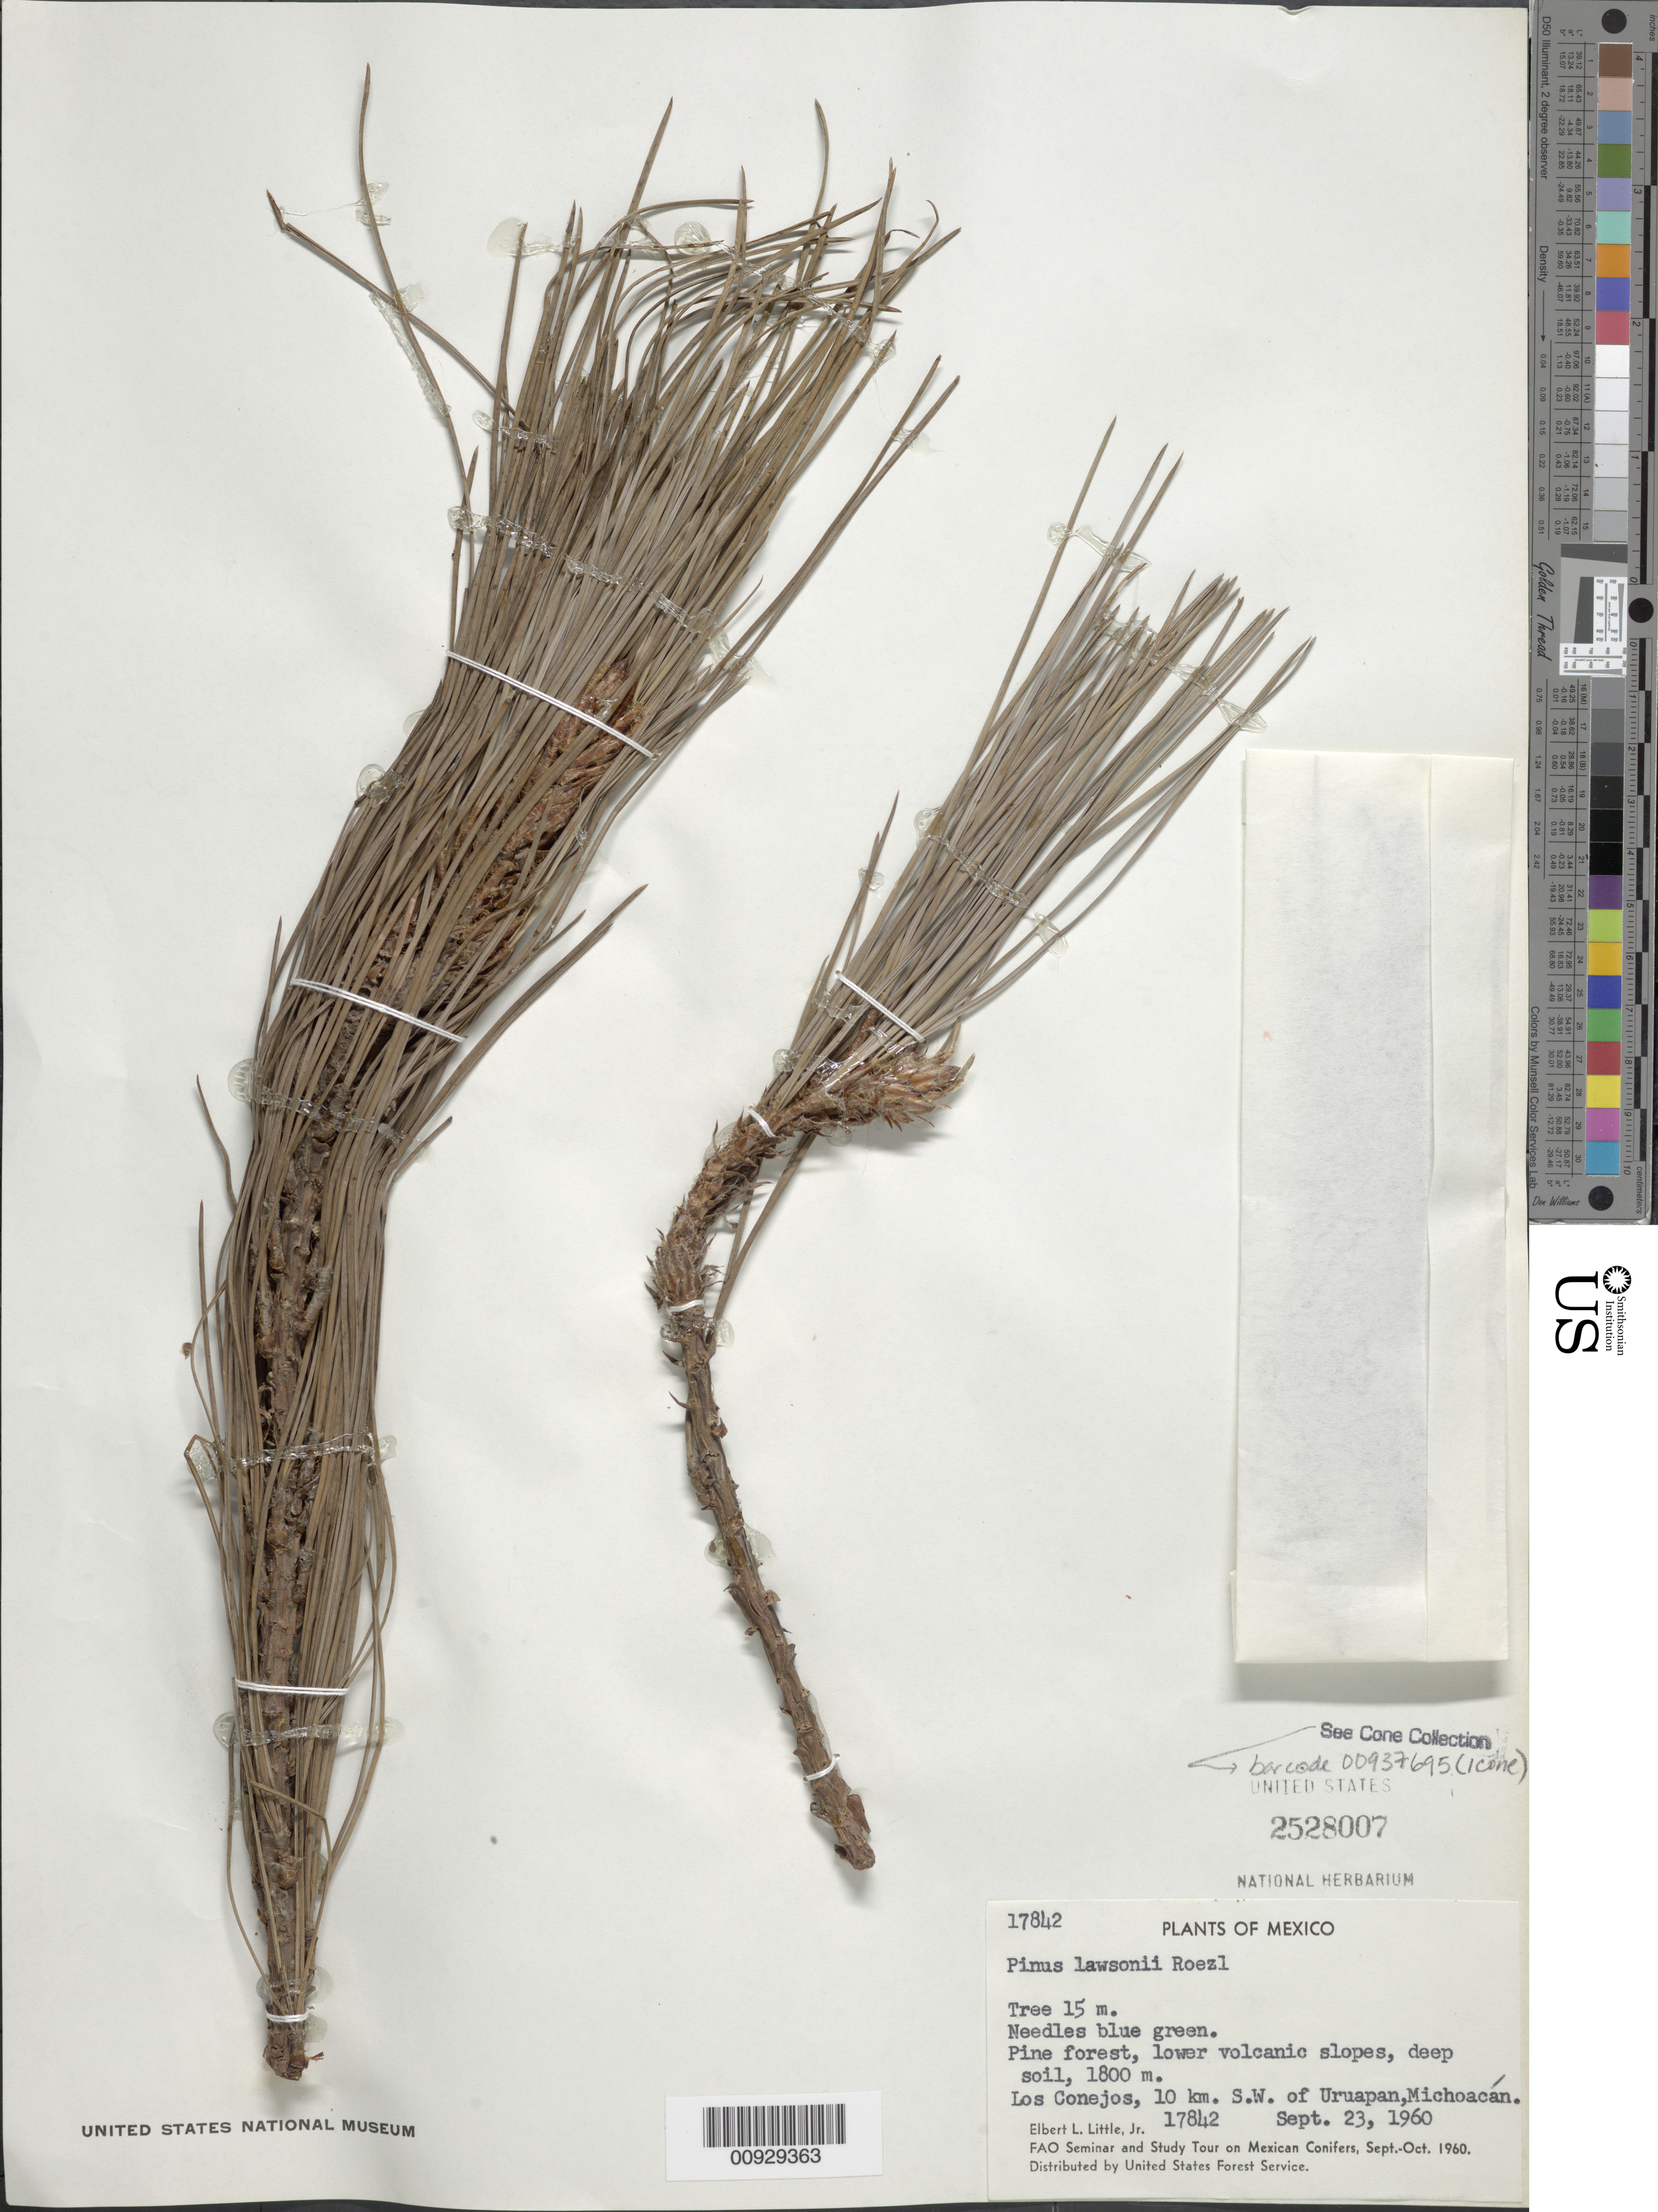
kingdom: Plantae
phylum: Tracheophyta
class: Pinopsida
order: Pinales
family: Pinaceae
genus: Pinus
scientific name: Pinus lawsonii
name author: Roezl ex Gordon & Glend.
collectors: E. L. Little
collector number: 17842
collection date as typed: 23 Sep 1960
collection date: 1960-09-23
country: Mexico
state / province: Michoacán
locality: Los Conejos, 10 km. SW of Uruapan.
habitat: Pine forest, lower volcanic slopes, deep soil.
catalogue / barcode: US 2528007